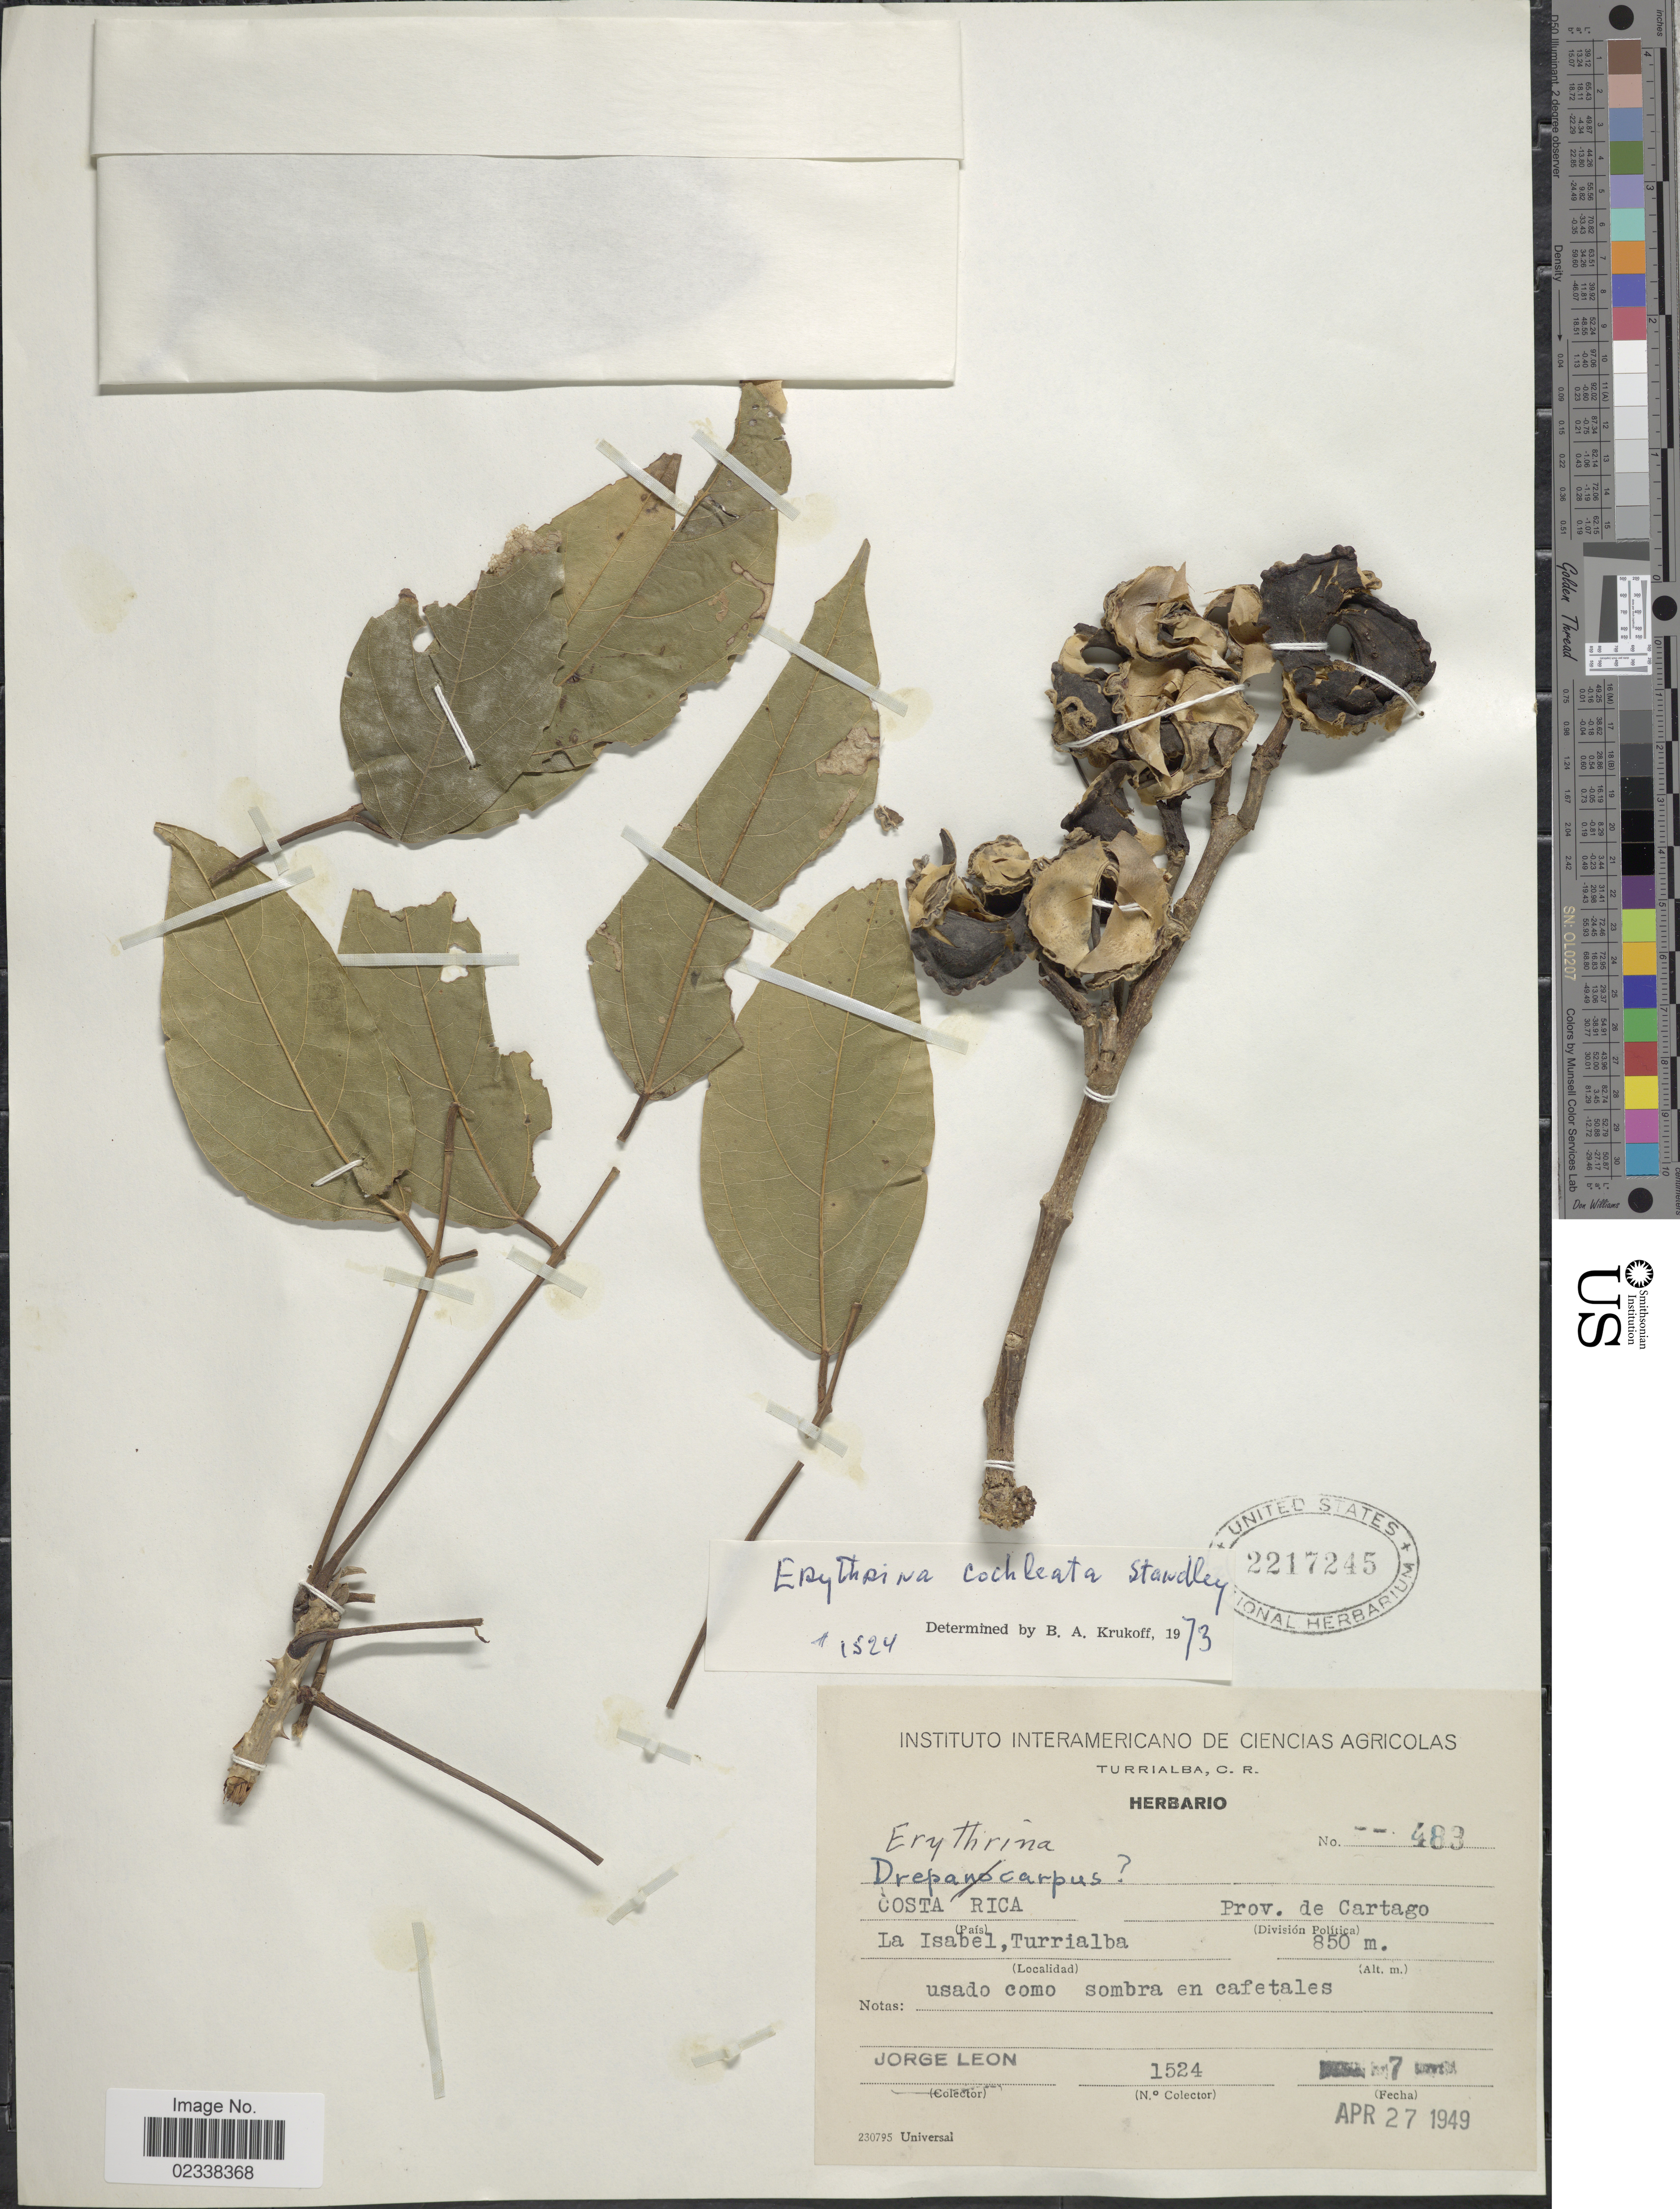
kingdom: Plantae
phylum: Tracheophyta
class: Magnoliopsida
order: Fabales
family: Fabaceae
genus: Erythrina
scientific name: Erythrina cochleata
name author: Standl.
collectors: J. León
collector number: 1524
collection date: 1949-04-27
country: Costa Rica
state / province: Cartago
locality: La Isabel, Turrialba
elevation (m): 850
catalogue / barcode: US 2217245